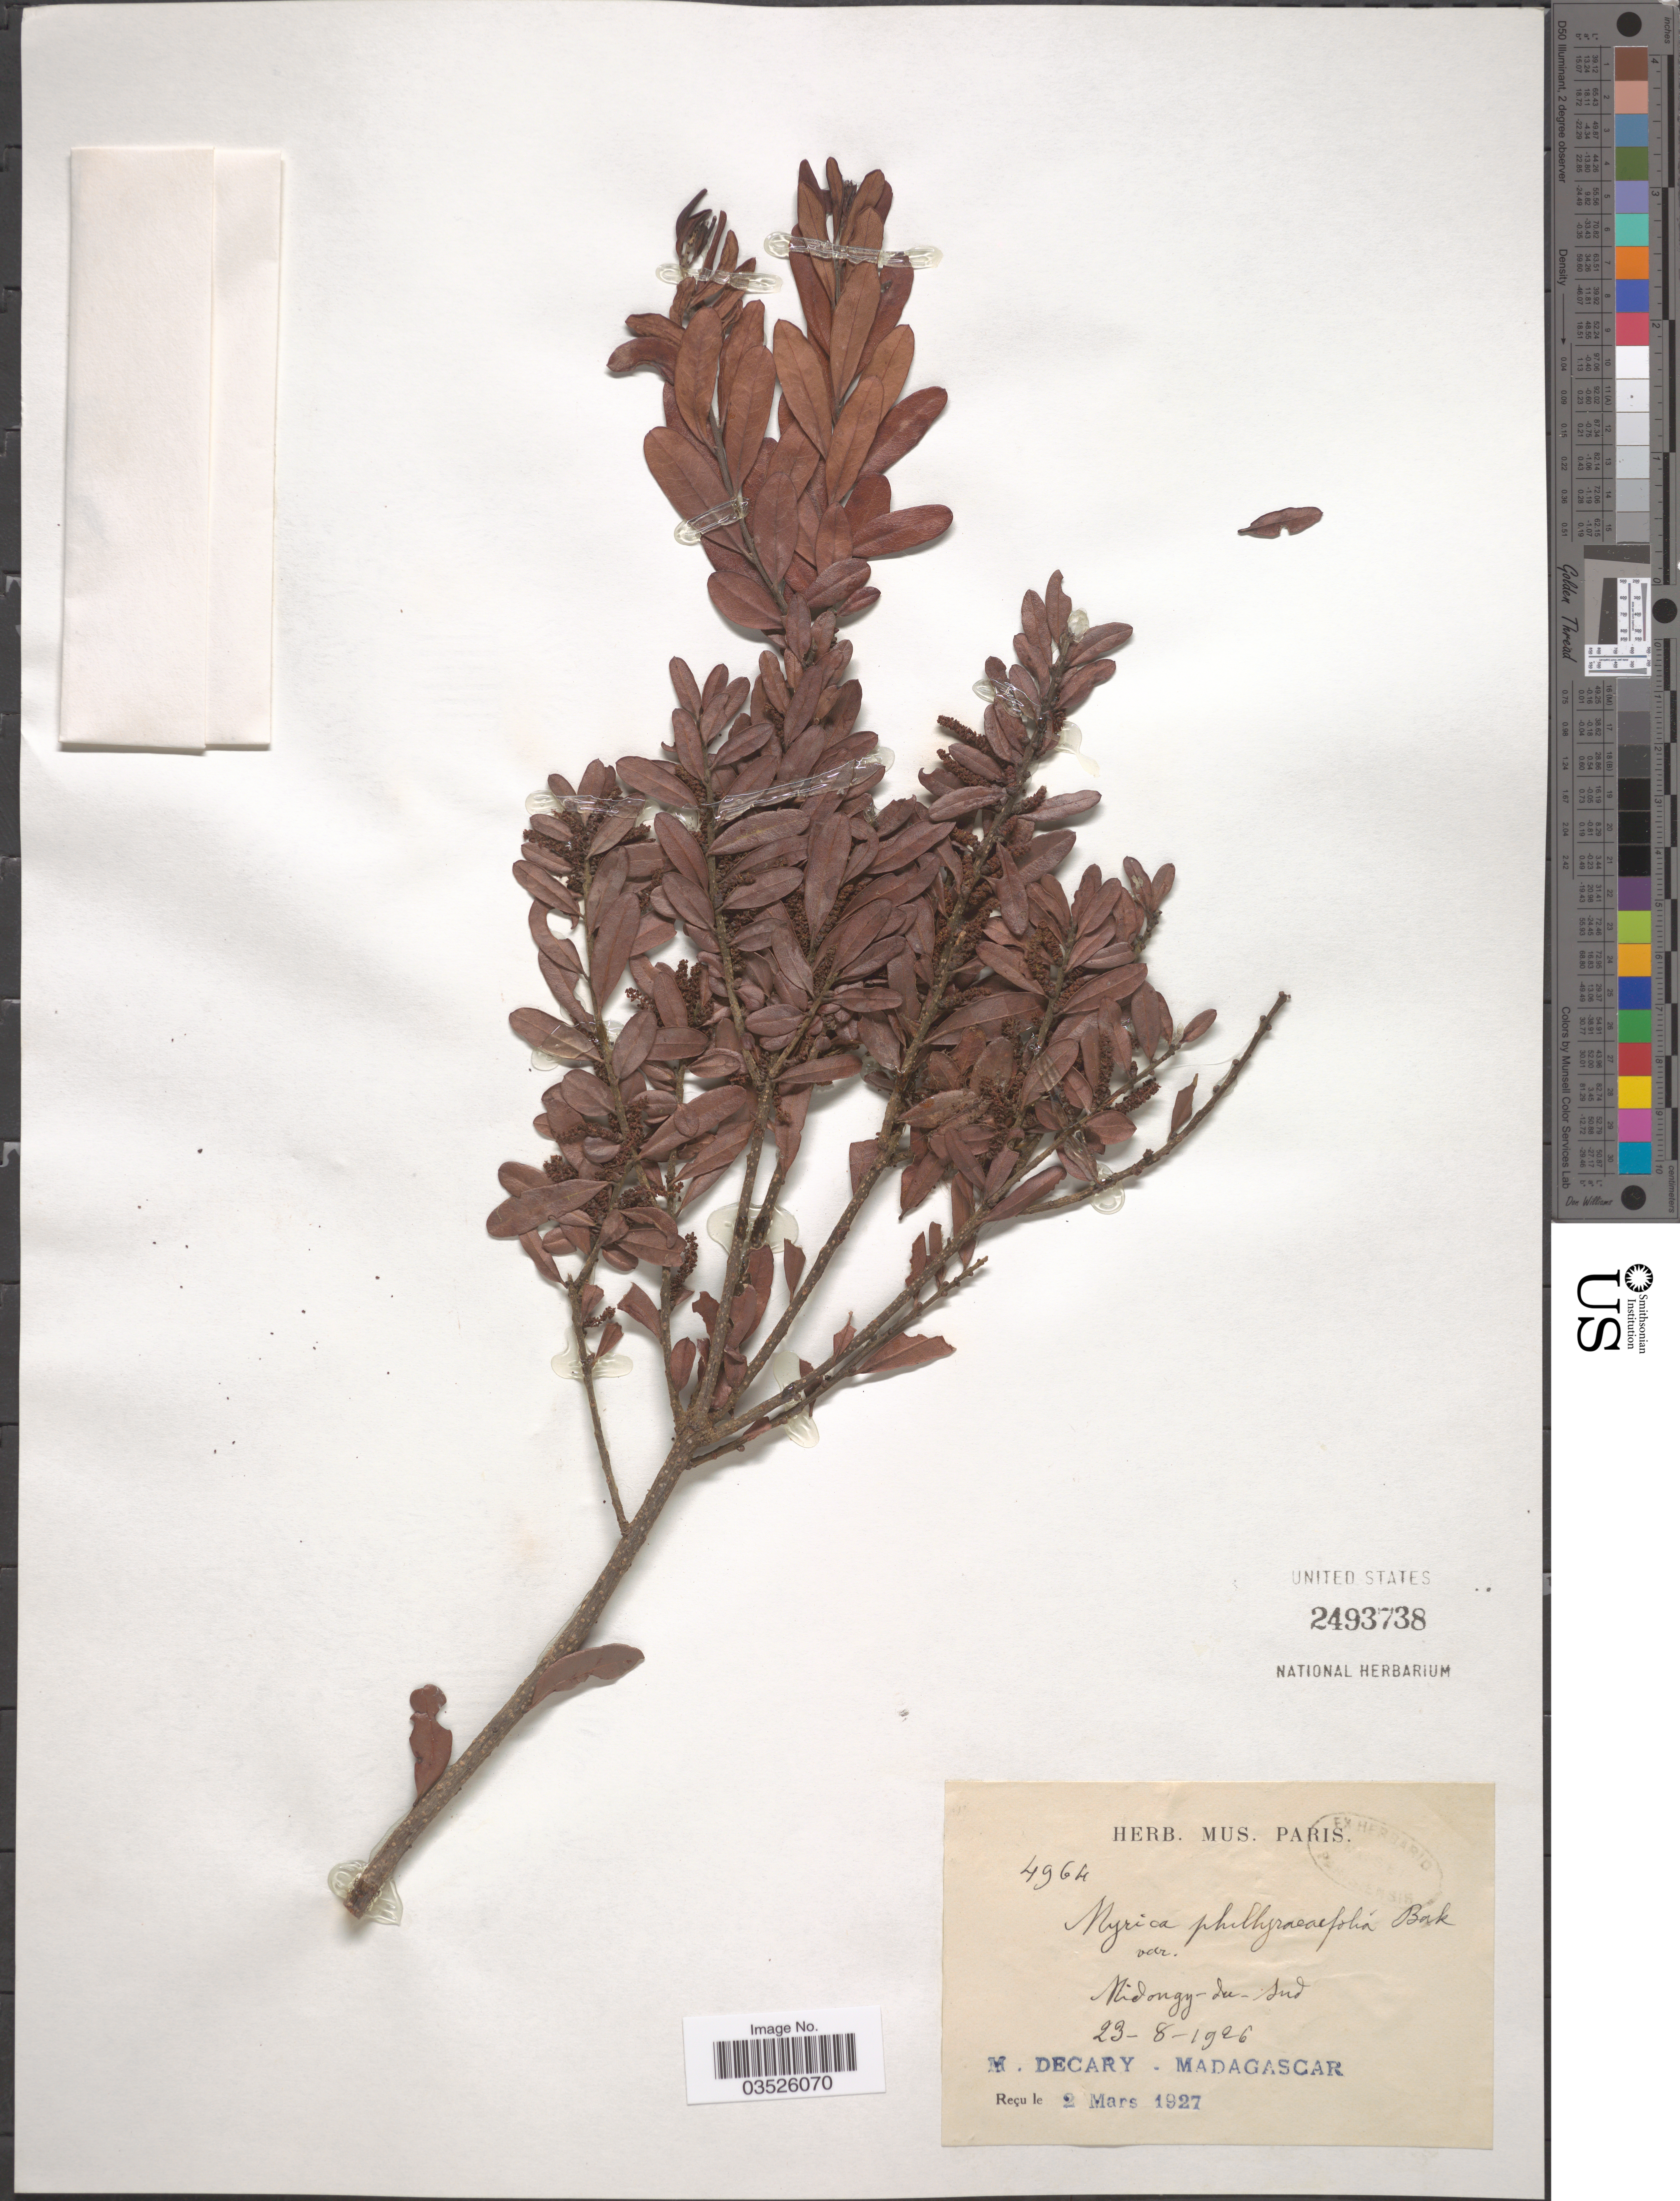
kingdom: Plantae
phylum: Tracheophyta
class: Magnoliopsida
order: Fagales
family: Myricaceae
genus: Morella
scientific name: Morella salicifolia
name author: (Hochst. ex A. Rich.) Verdc. & Polhill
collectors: R. Decary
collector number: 4964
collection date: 1926-08-23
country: Madagascar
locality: Midongy-du-sud.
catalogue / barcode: US 2493738